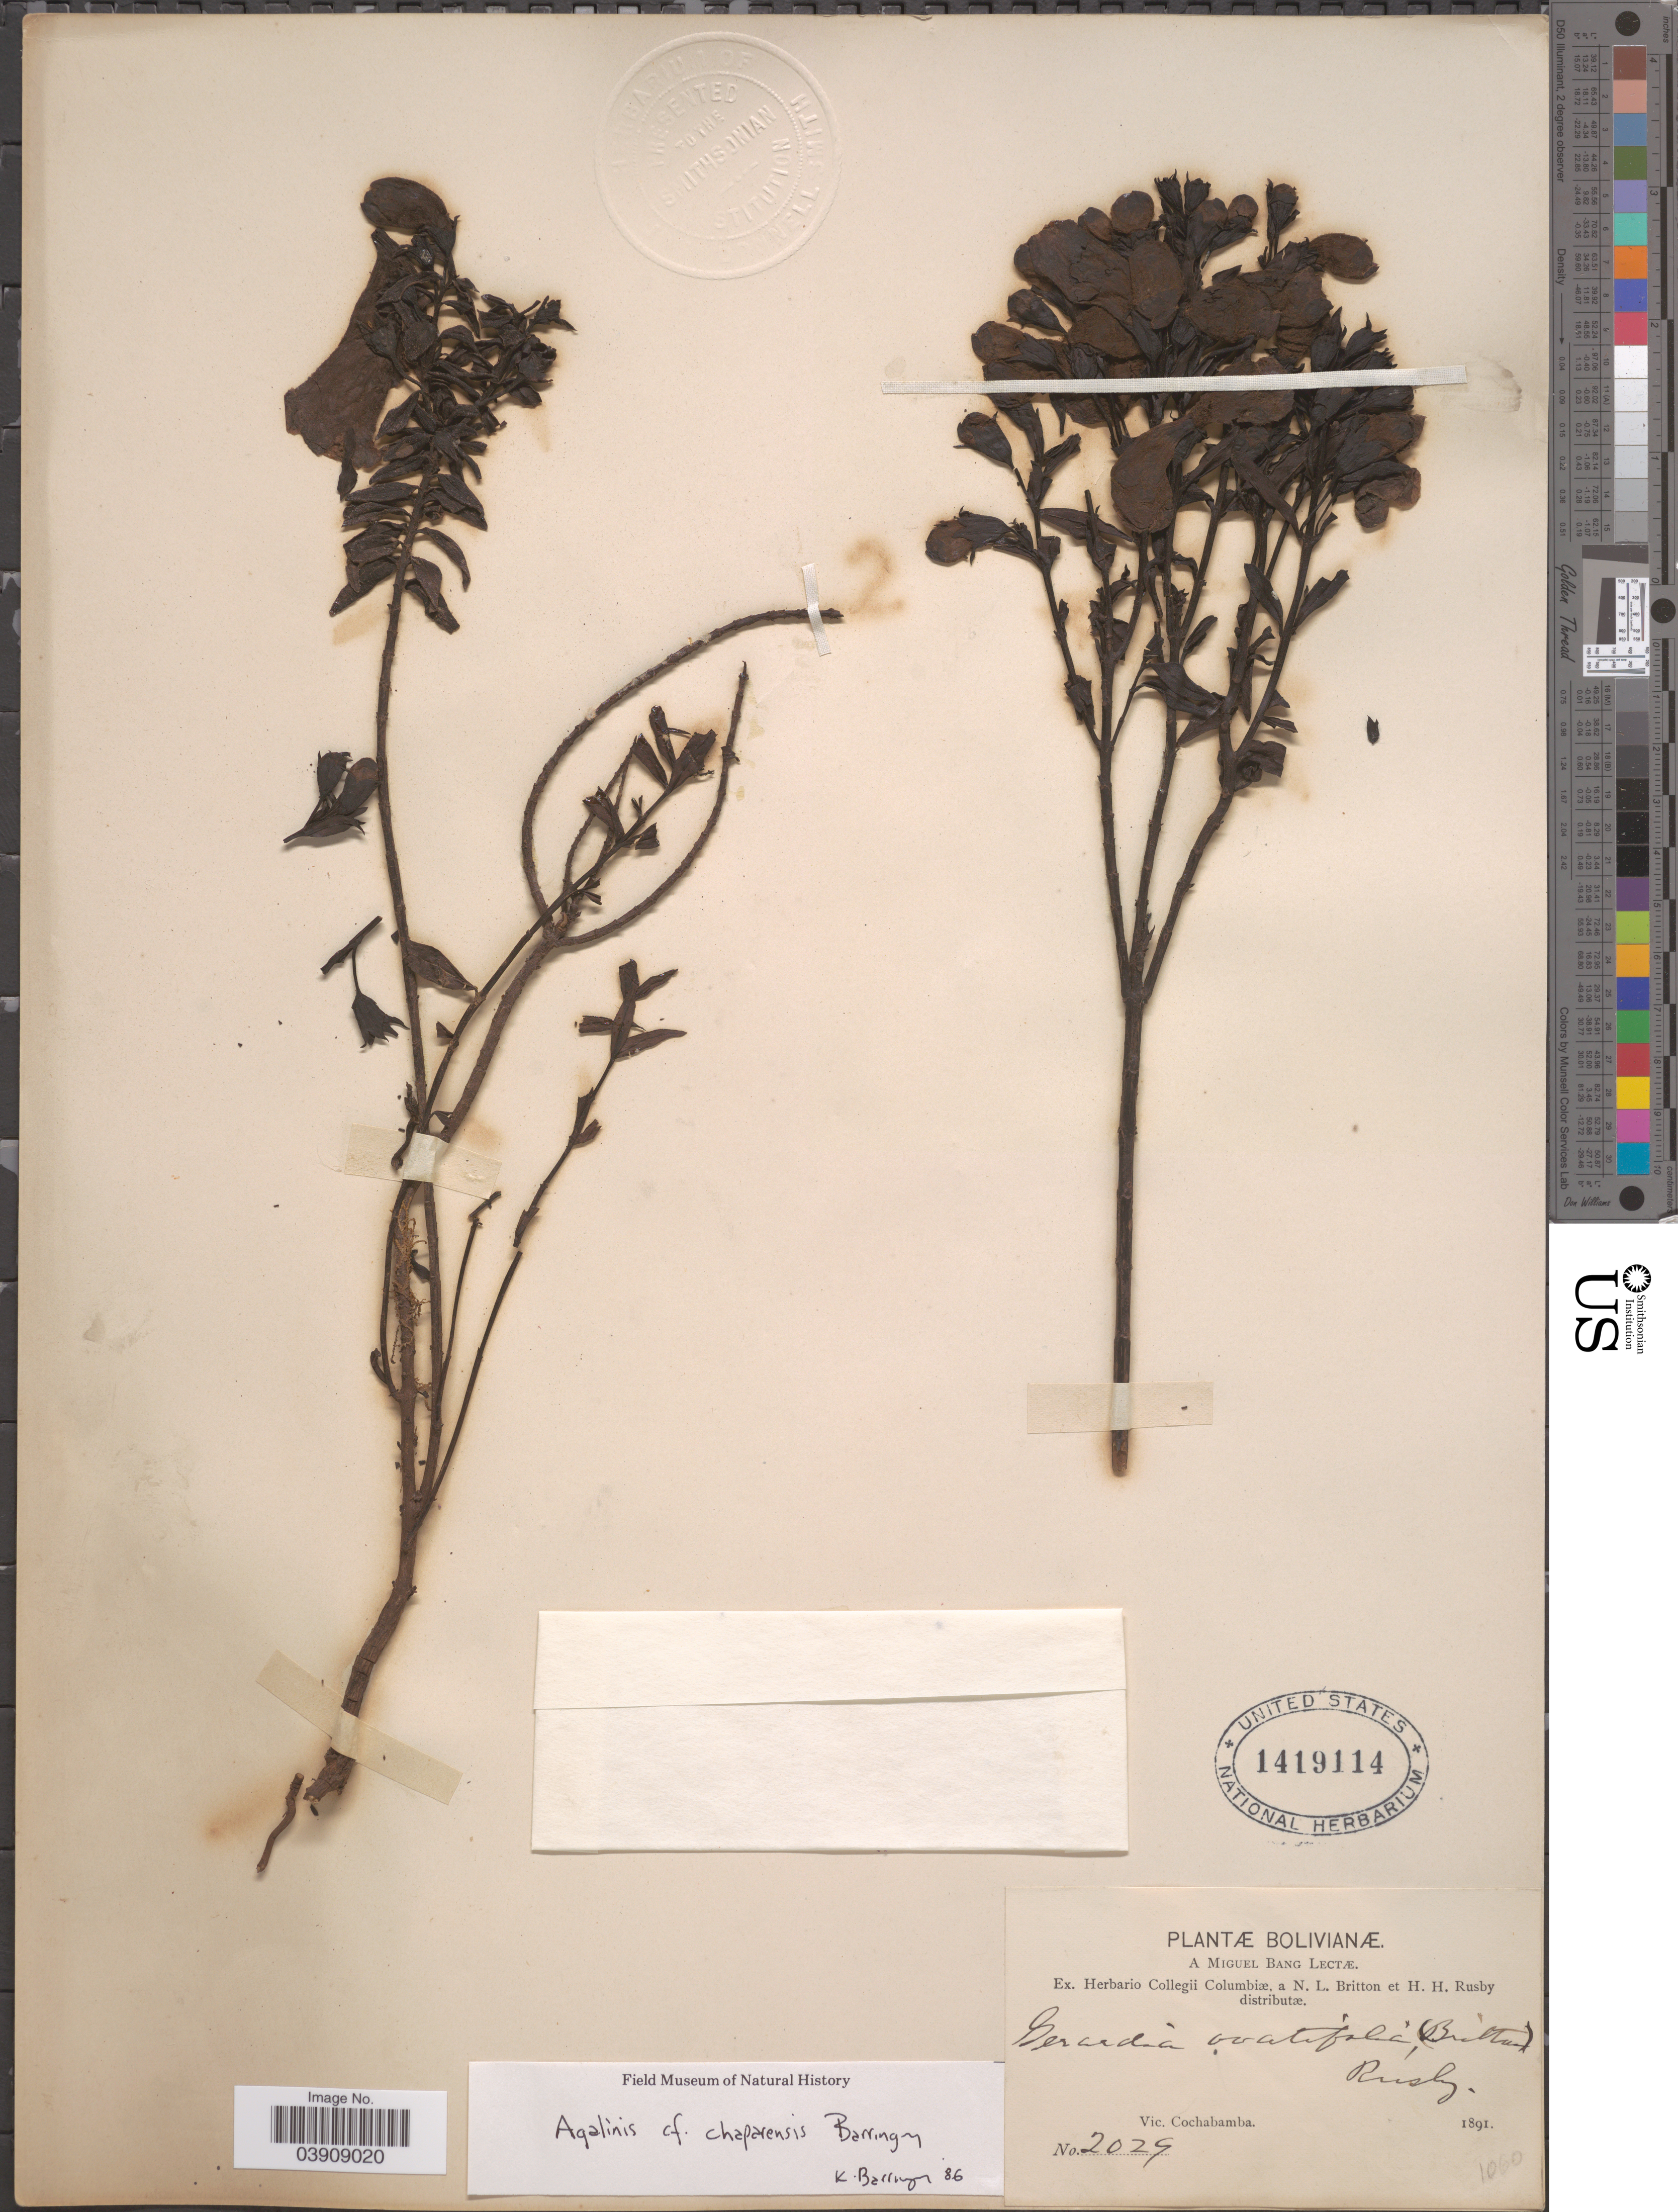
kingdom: Plantae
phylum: Tracheophyta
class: Magnoliopsida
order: Lamiales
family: Orobanchaceae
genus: Agalinis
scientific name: Agalinis chaparensis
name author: Barringer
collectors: M. Bang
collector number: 2029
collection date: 1891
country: Bolivia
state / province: Cochabamba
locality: Vic. Cochabamba.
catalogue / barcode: US 1419114